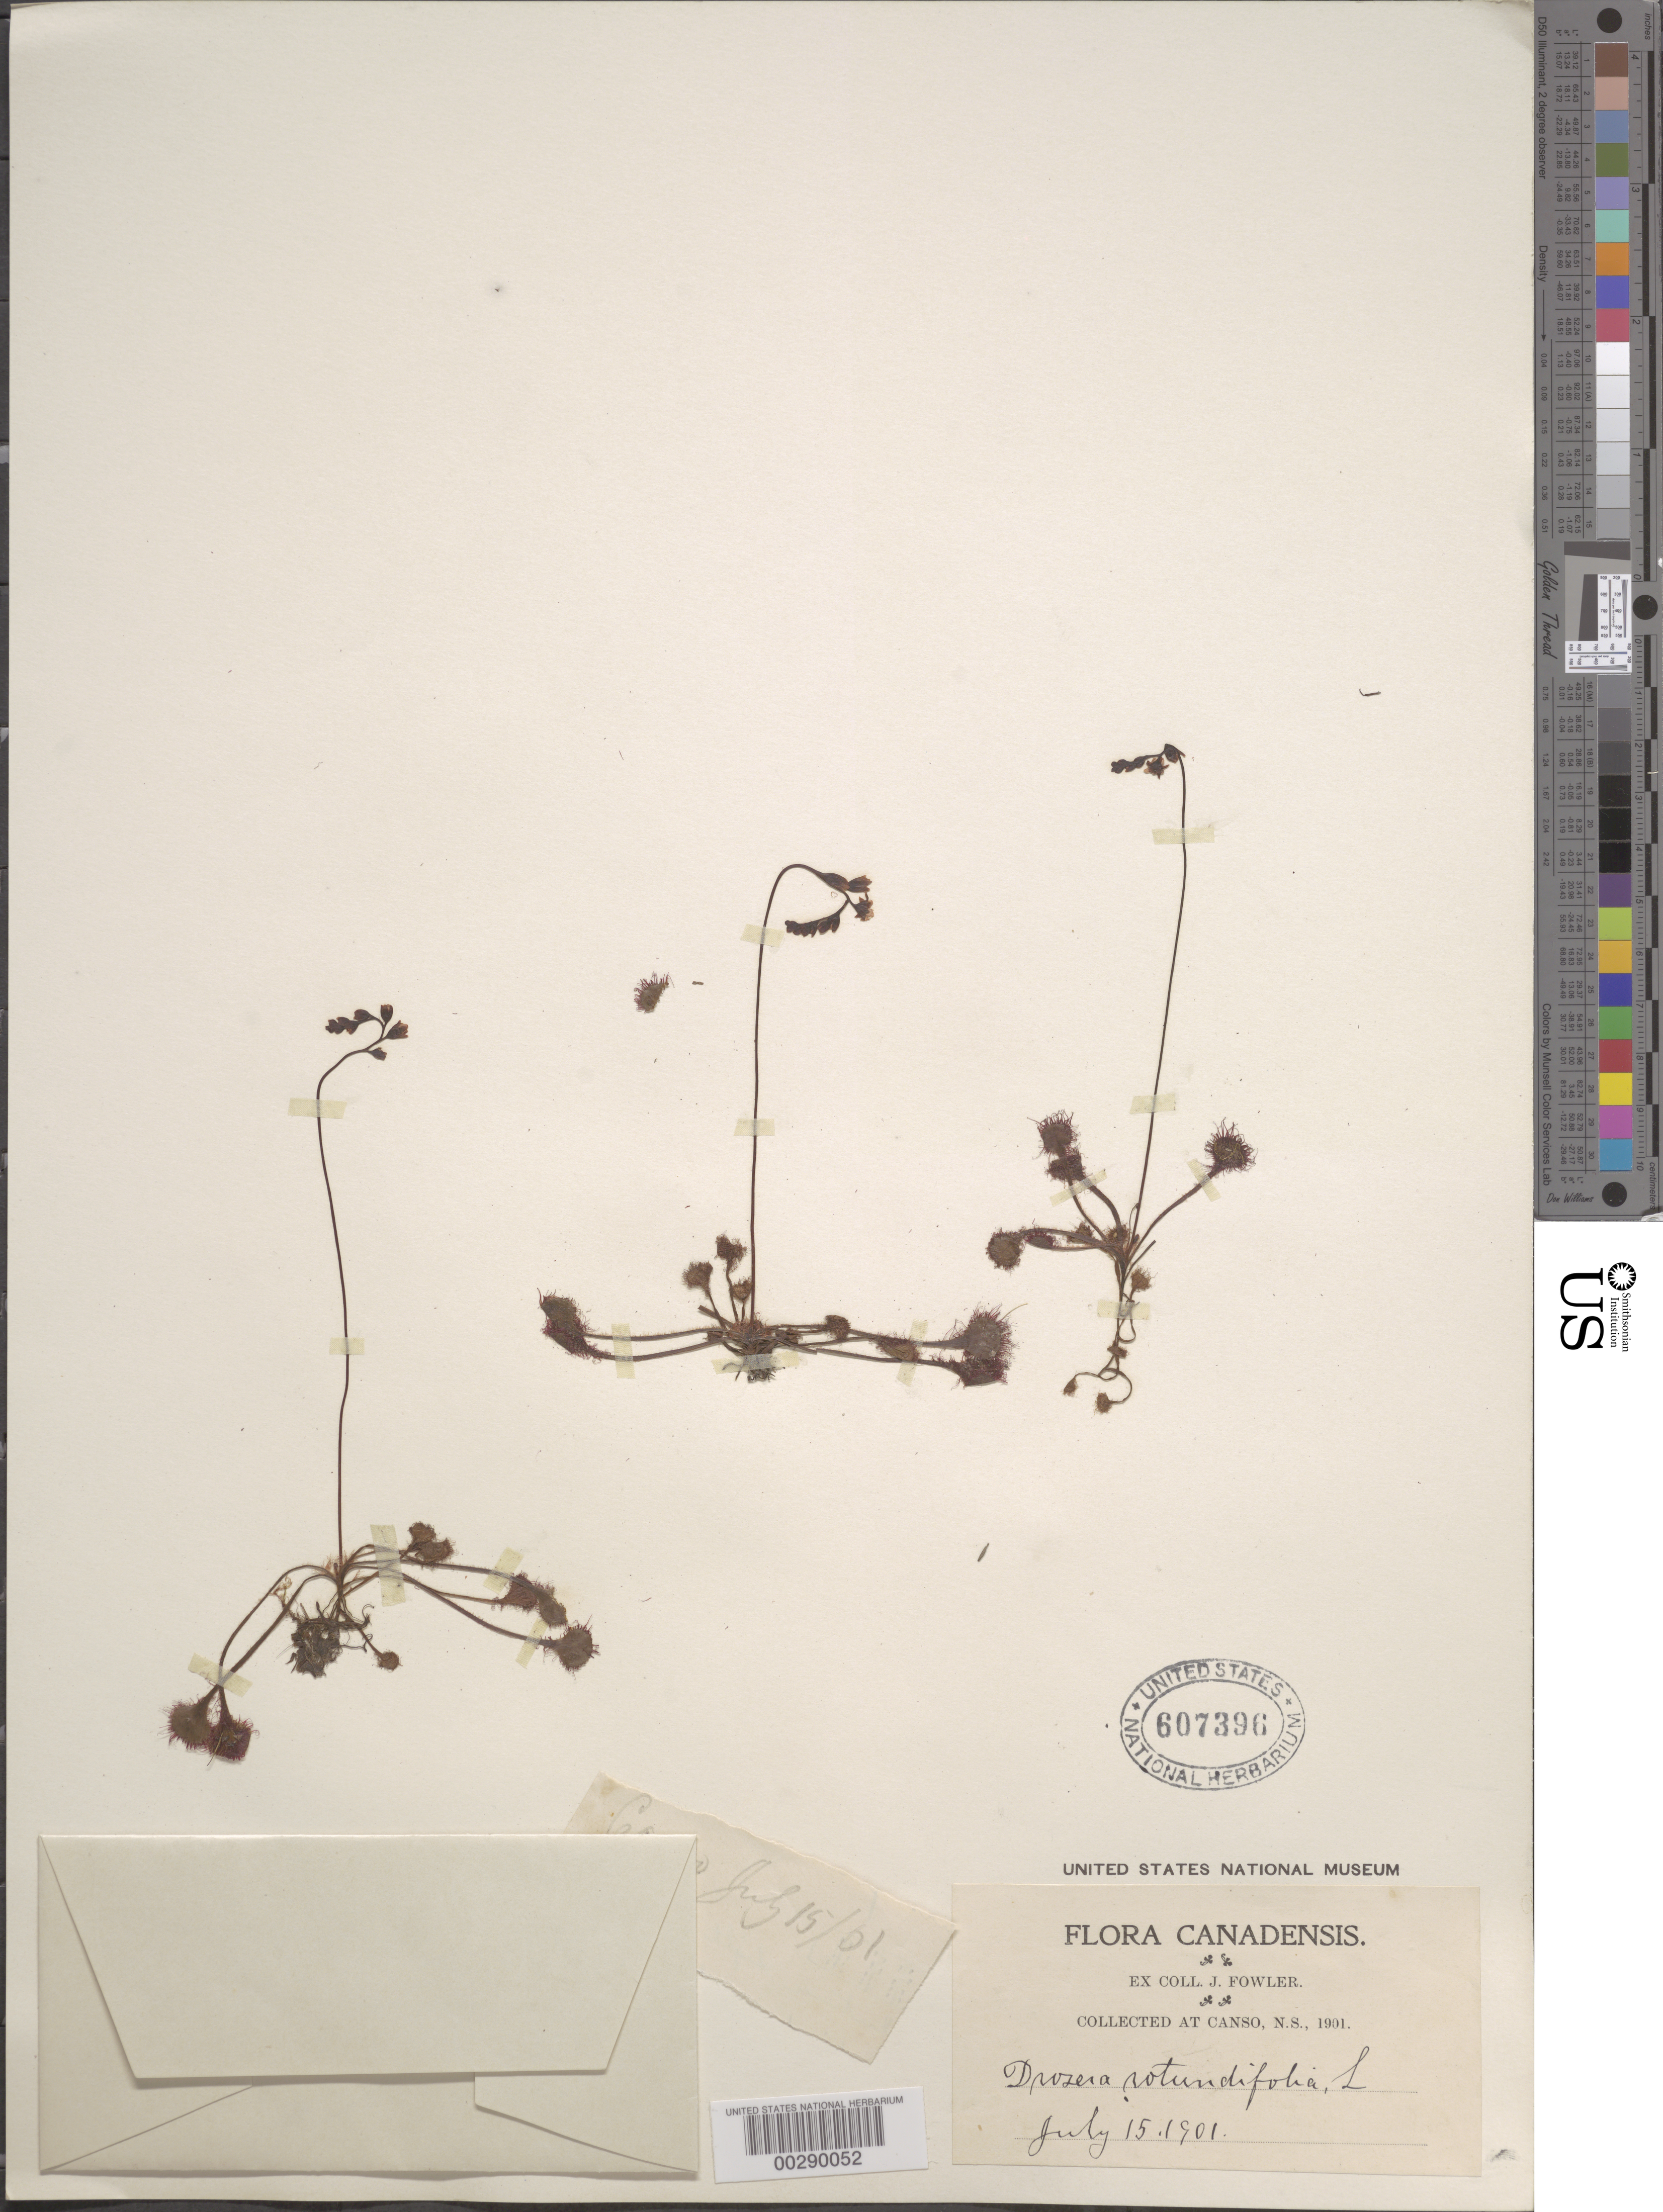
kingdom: Plantae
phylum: Tracheophyta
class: Magnoliopsida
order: Caryophyllales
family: Droseraceae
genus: Drosera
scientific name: Drosera rotundifolia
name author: L.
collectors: J. P. Fowler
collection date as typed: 15 Jul 1901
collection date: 1901-07-15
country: Canada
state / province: Nova Scotia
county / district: Guysborough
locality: Canso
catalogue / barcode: US 607396